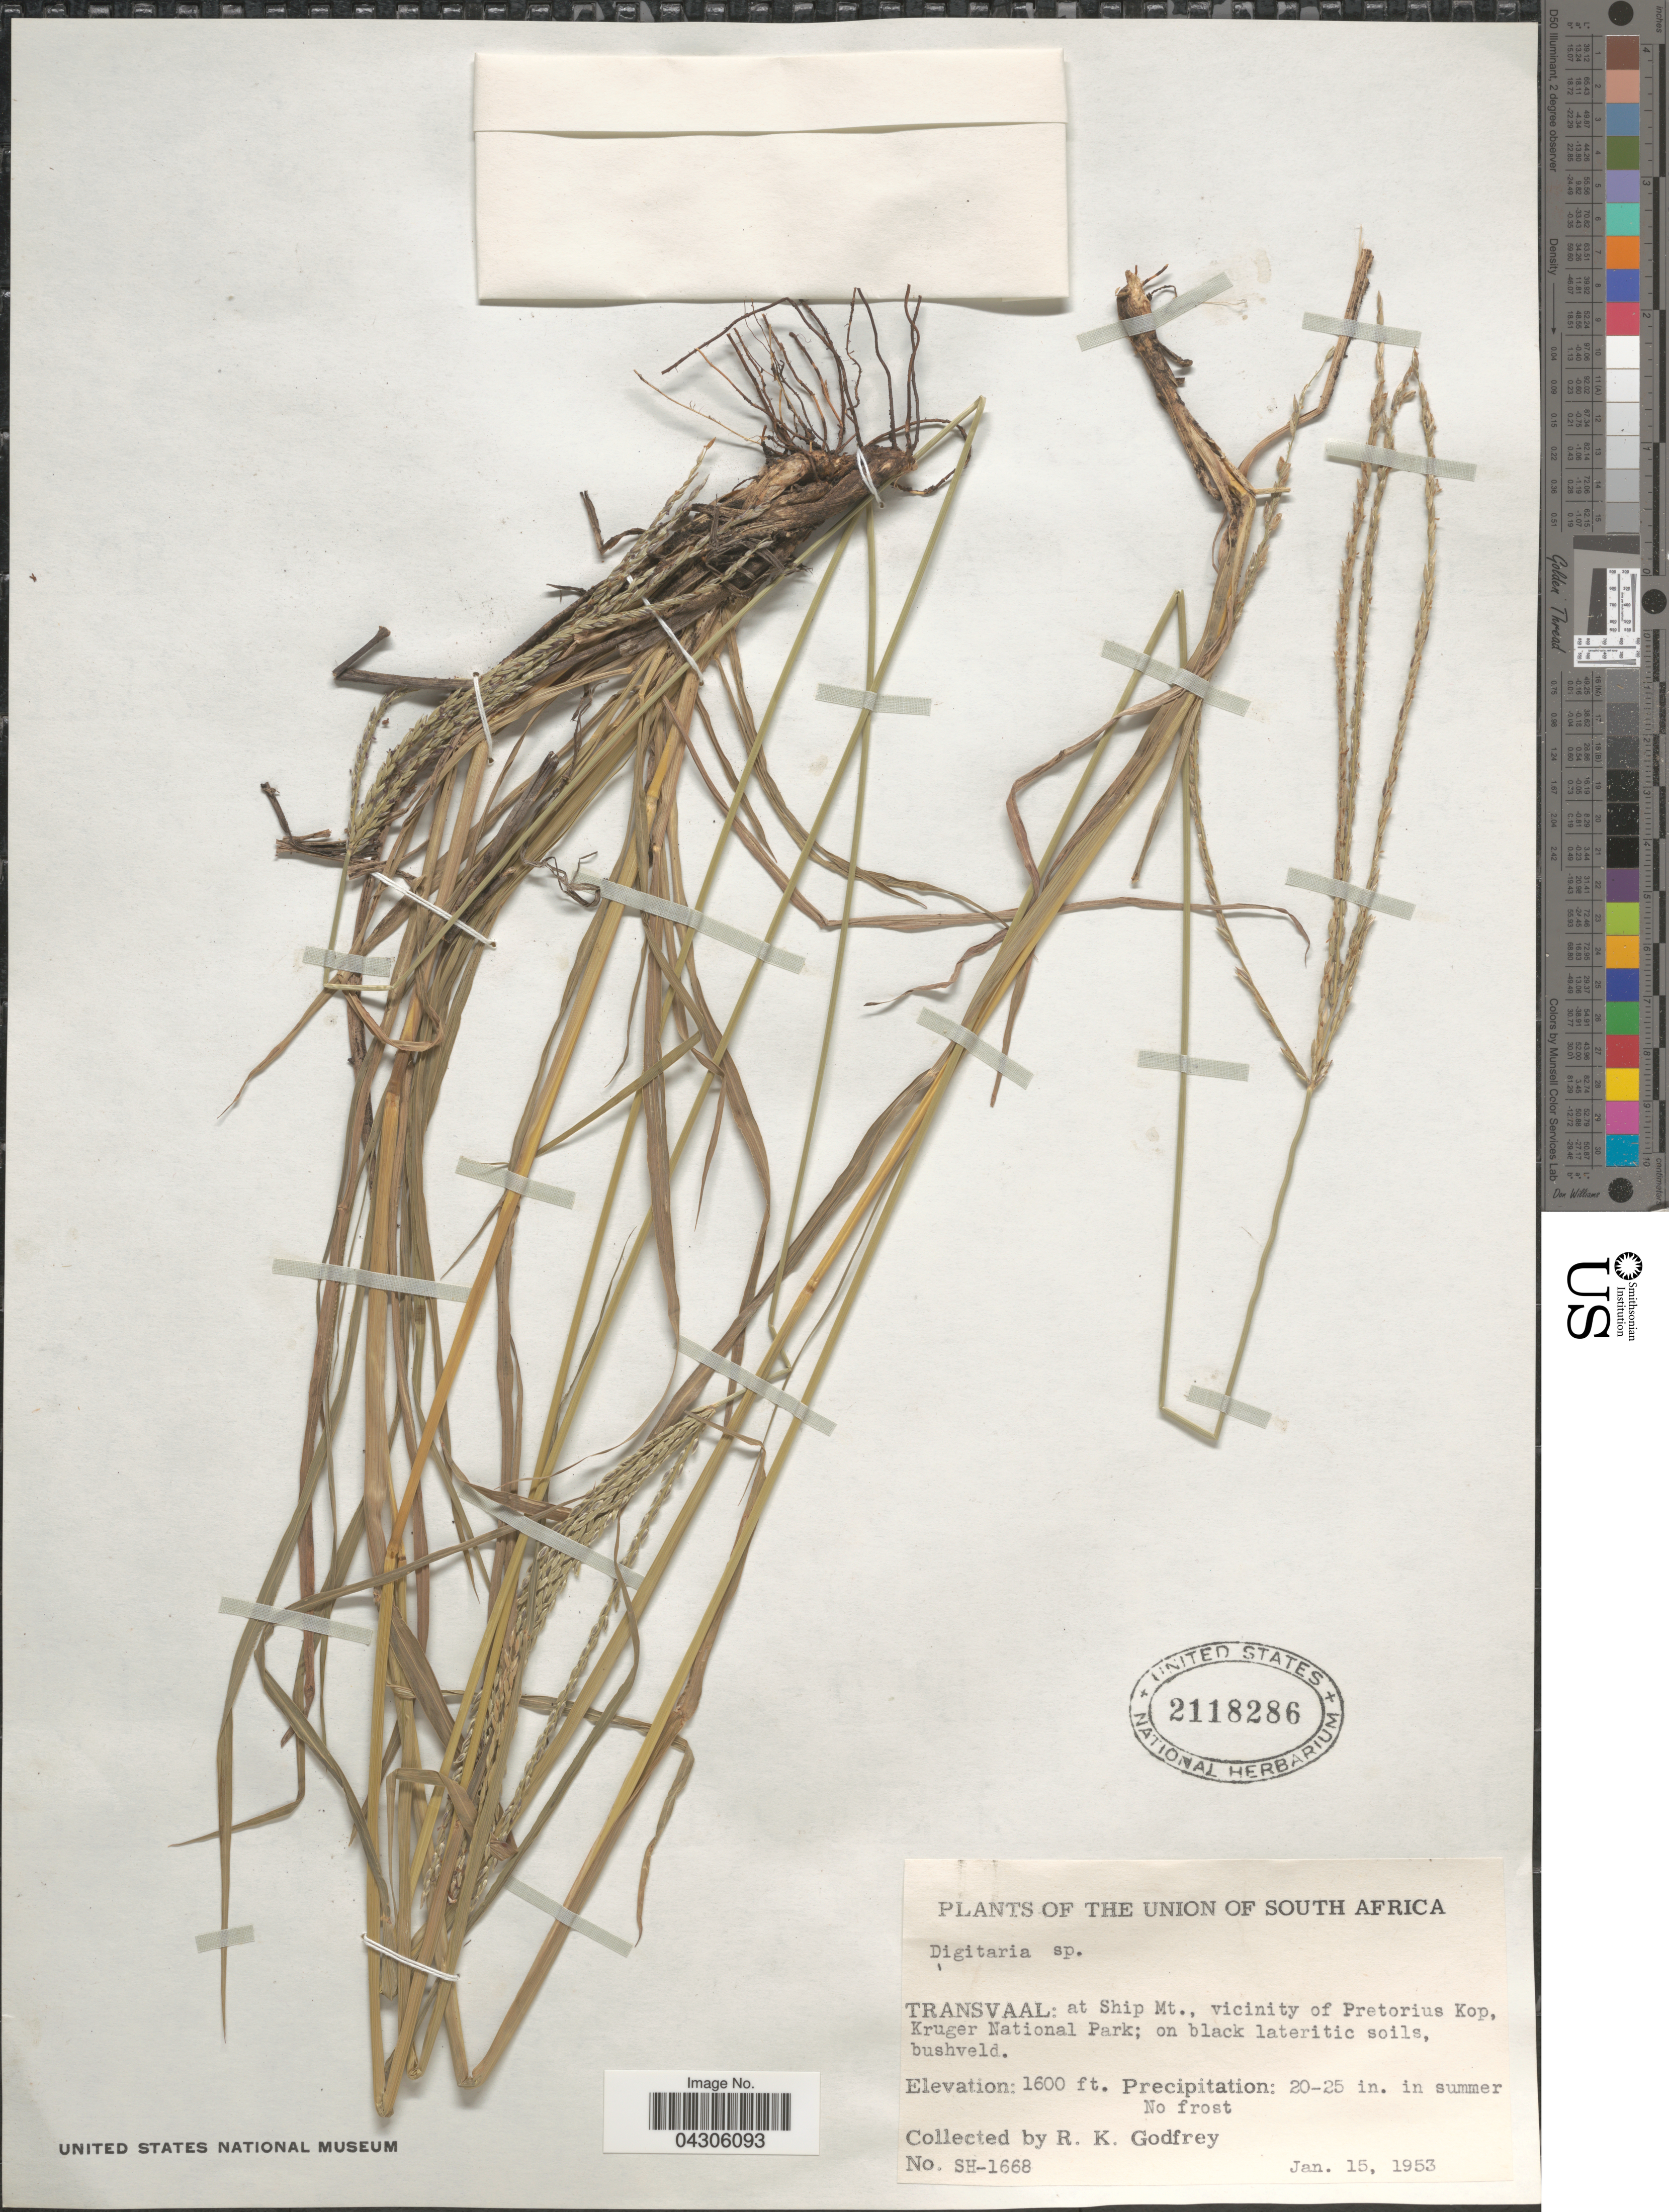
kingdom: Plantae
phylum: Tracheophyta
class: Liliopsida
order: Poales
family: Poaceae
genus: Digitaria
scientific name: Digitaria sp.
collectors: R. K. Godfrey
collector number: SH-1668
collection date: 1953-01-15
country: South Africa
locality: Union of South Africa. Transvaal: at Ship Mt., vicinity of Pretorius Kop, Kruger National Park; on black lateritic soils, bushveld.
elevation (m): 488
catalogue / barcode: US 2118286